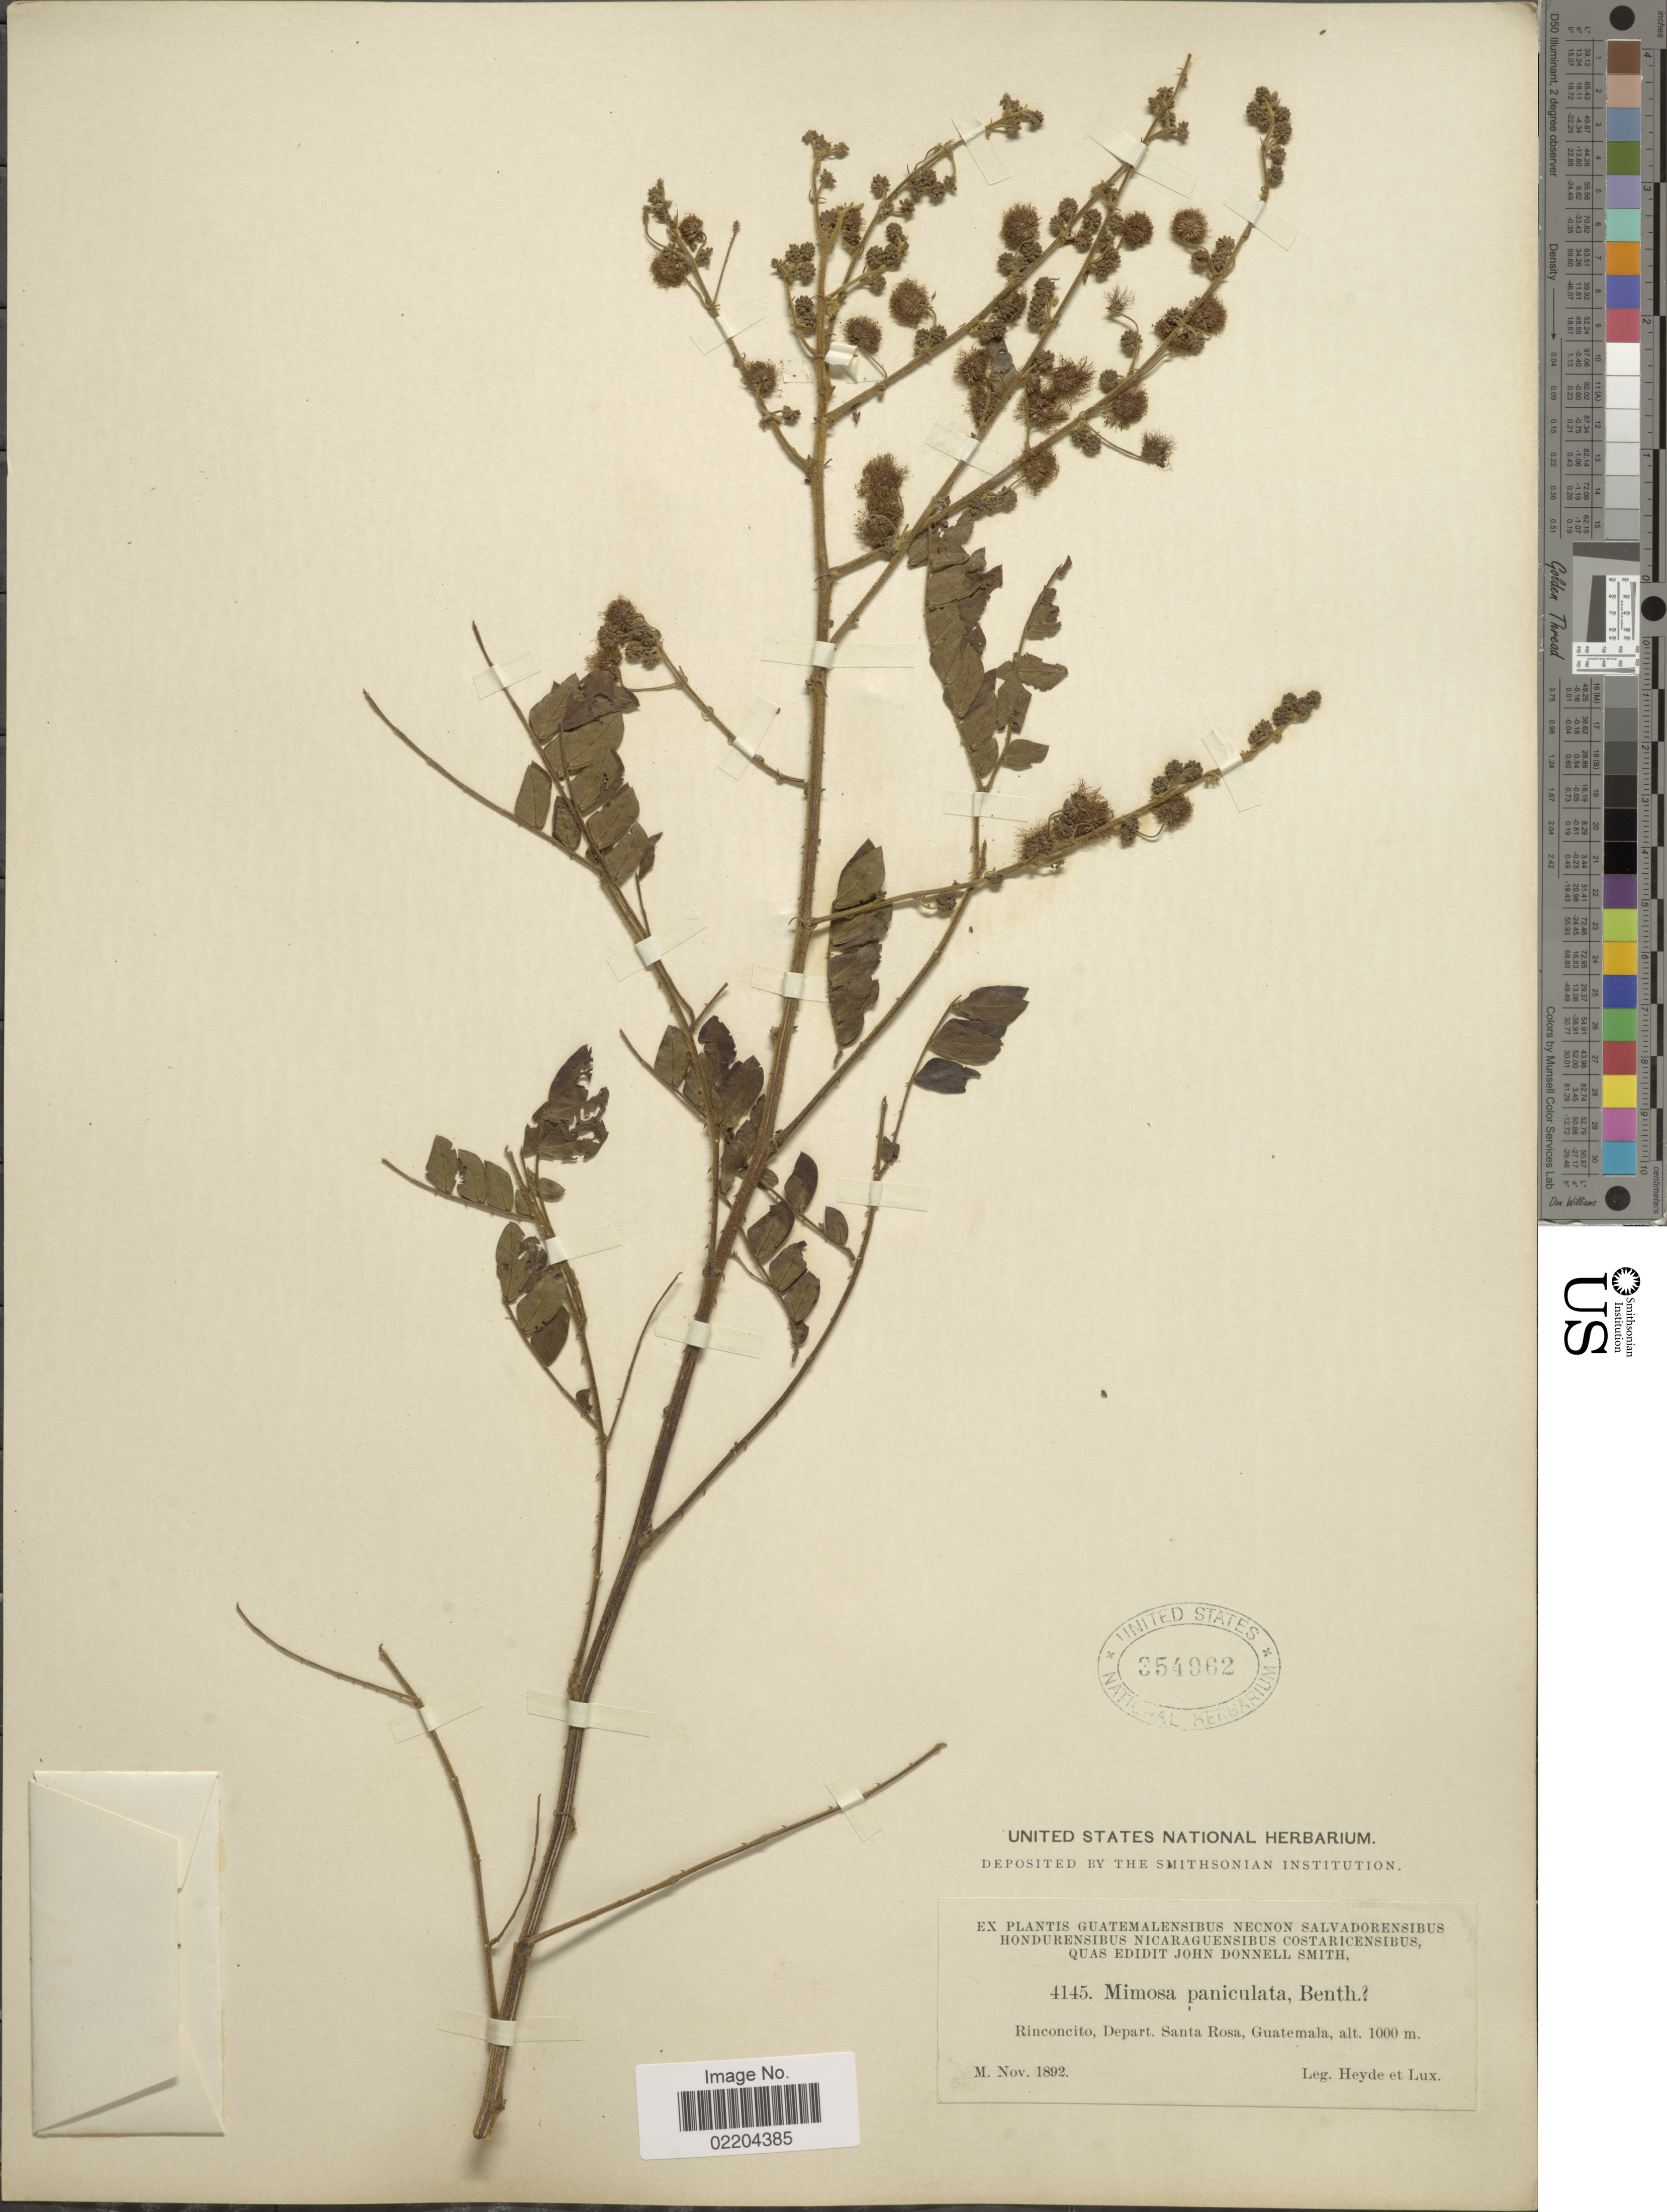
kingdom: Plantae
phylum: Tracheophyta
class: Magnoliopsida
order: Fabales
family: Fabaceae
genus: Mimosa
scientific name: Mimosa hondurana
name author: Britton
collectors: Heyde & Lux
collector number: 4145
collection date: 1892-11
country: Guatemala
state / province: Santa Rosa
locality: Rincncito, Depart. Santa Rosa, Guatemala.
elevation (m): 1000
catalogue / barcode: US 354962